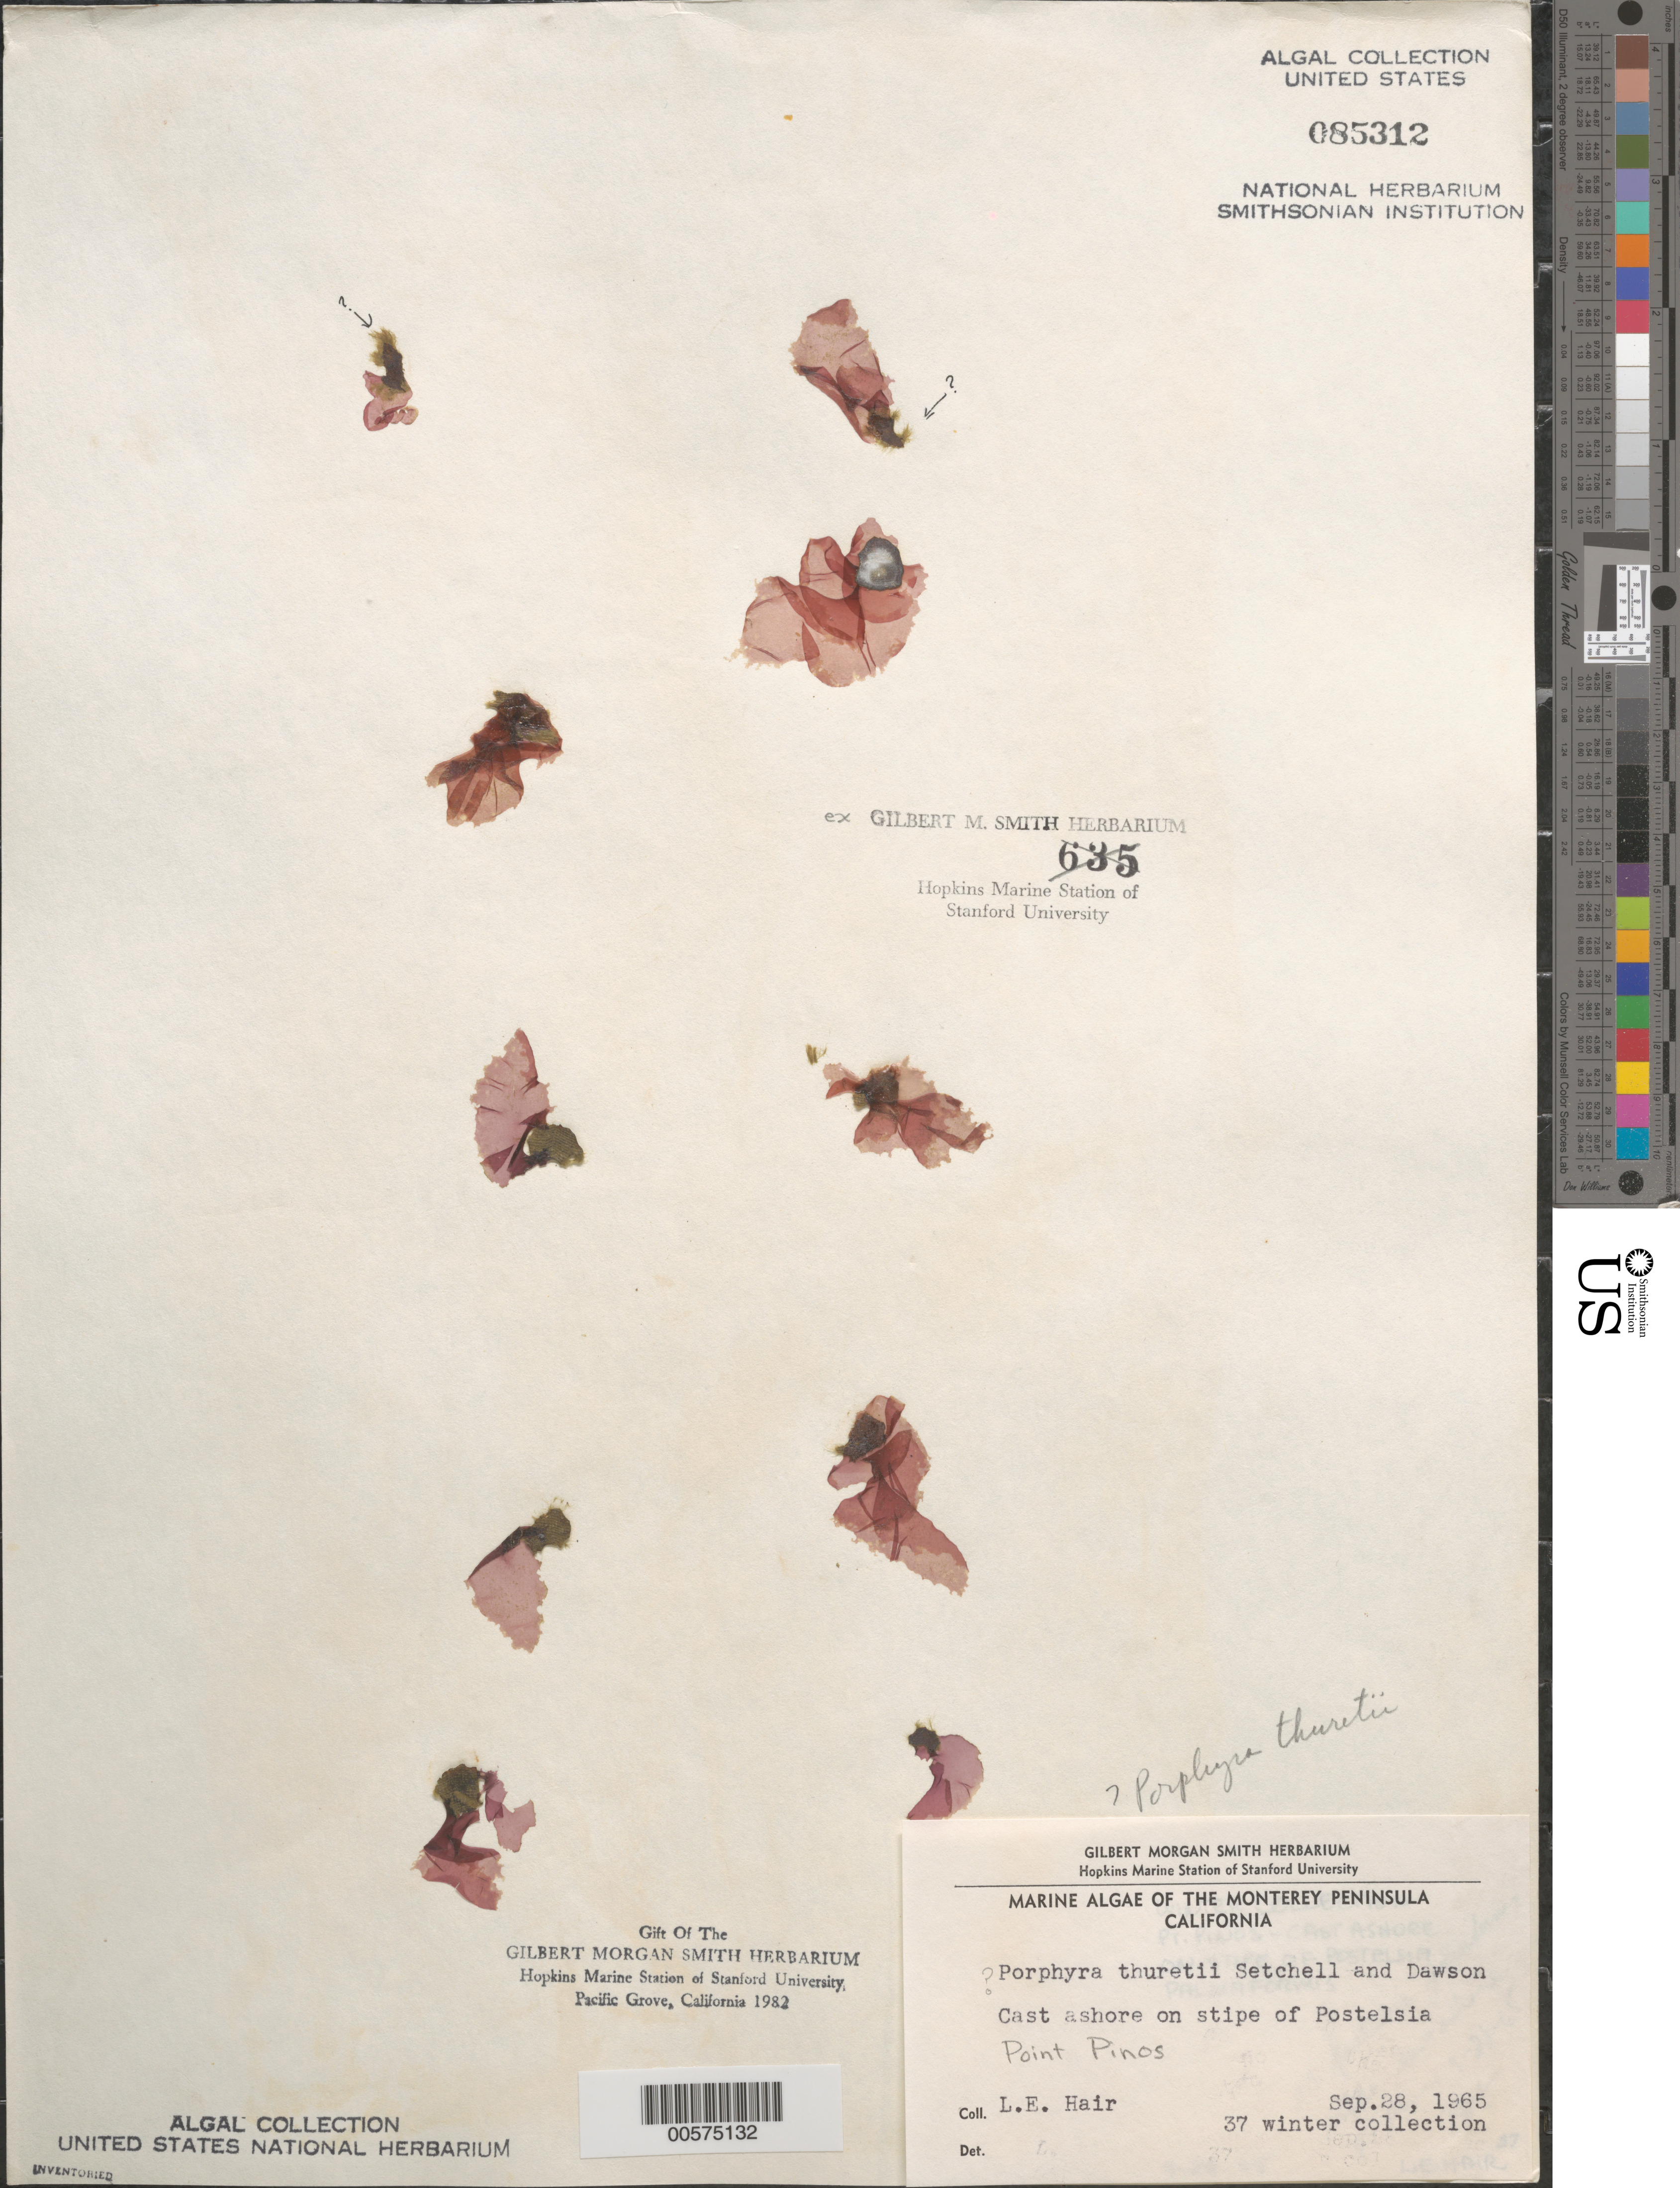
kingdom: Plantae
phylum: Rhodophyta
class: Bangiophyceae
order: Bangiales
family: Bangiaceae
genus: Pyropia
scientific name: Pyropia thuretii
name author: (Setchell & E.Y. Dawson) J.E. Sutherl. et al.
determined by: Algae name updating Project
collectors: L. Hair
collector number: LEH 37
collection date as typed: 28 Sep 1965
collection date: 1965-09-28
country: United States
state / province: California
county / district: Monterey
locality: Point Pinos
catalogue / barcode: US 85312